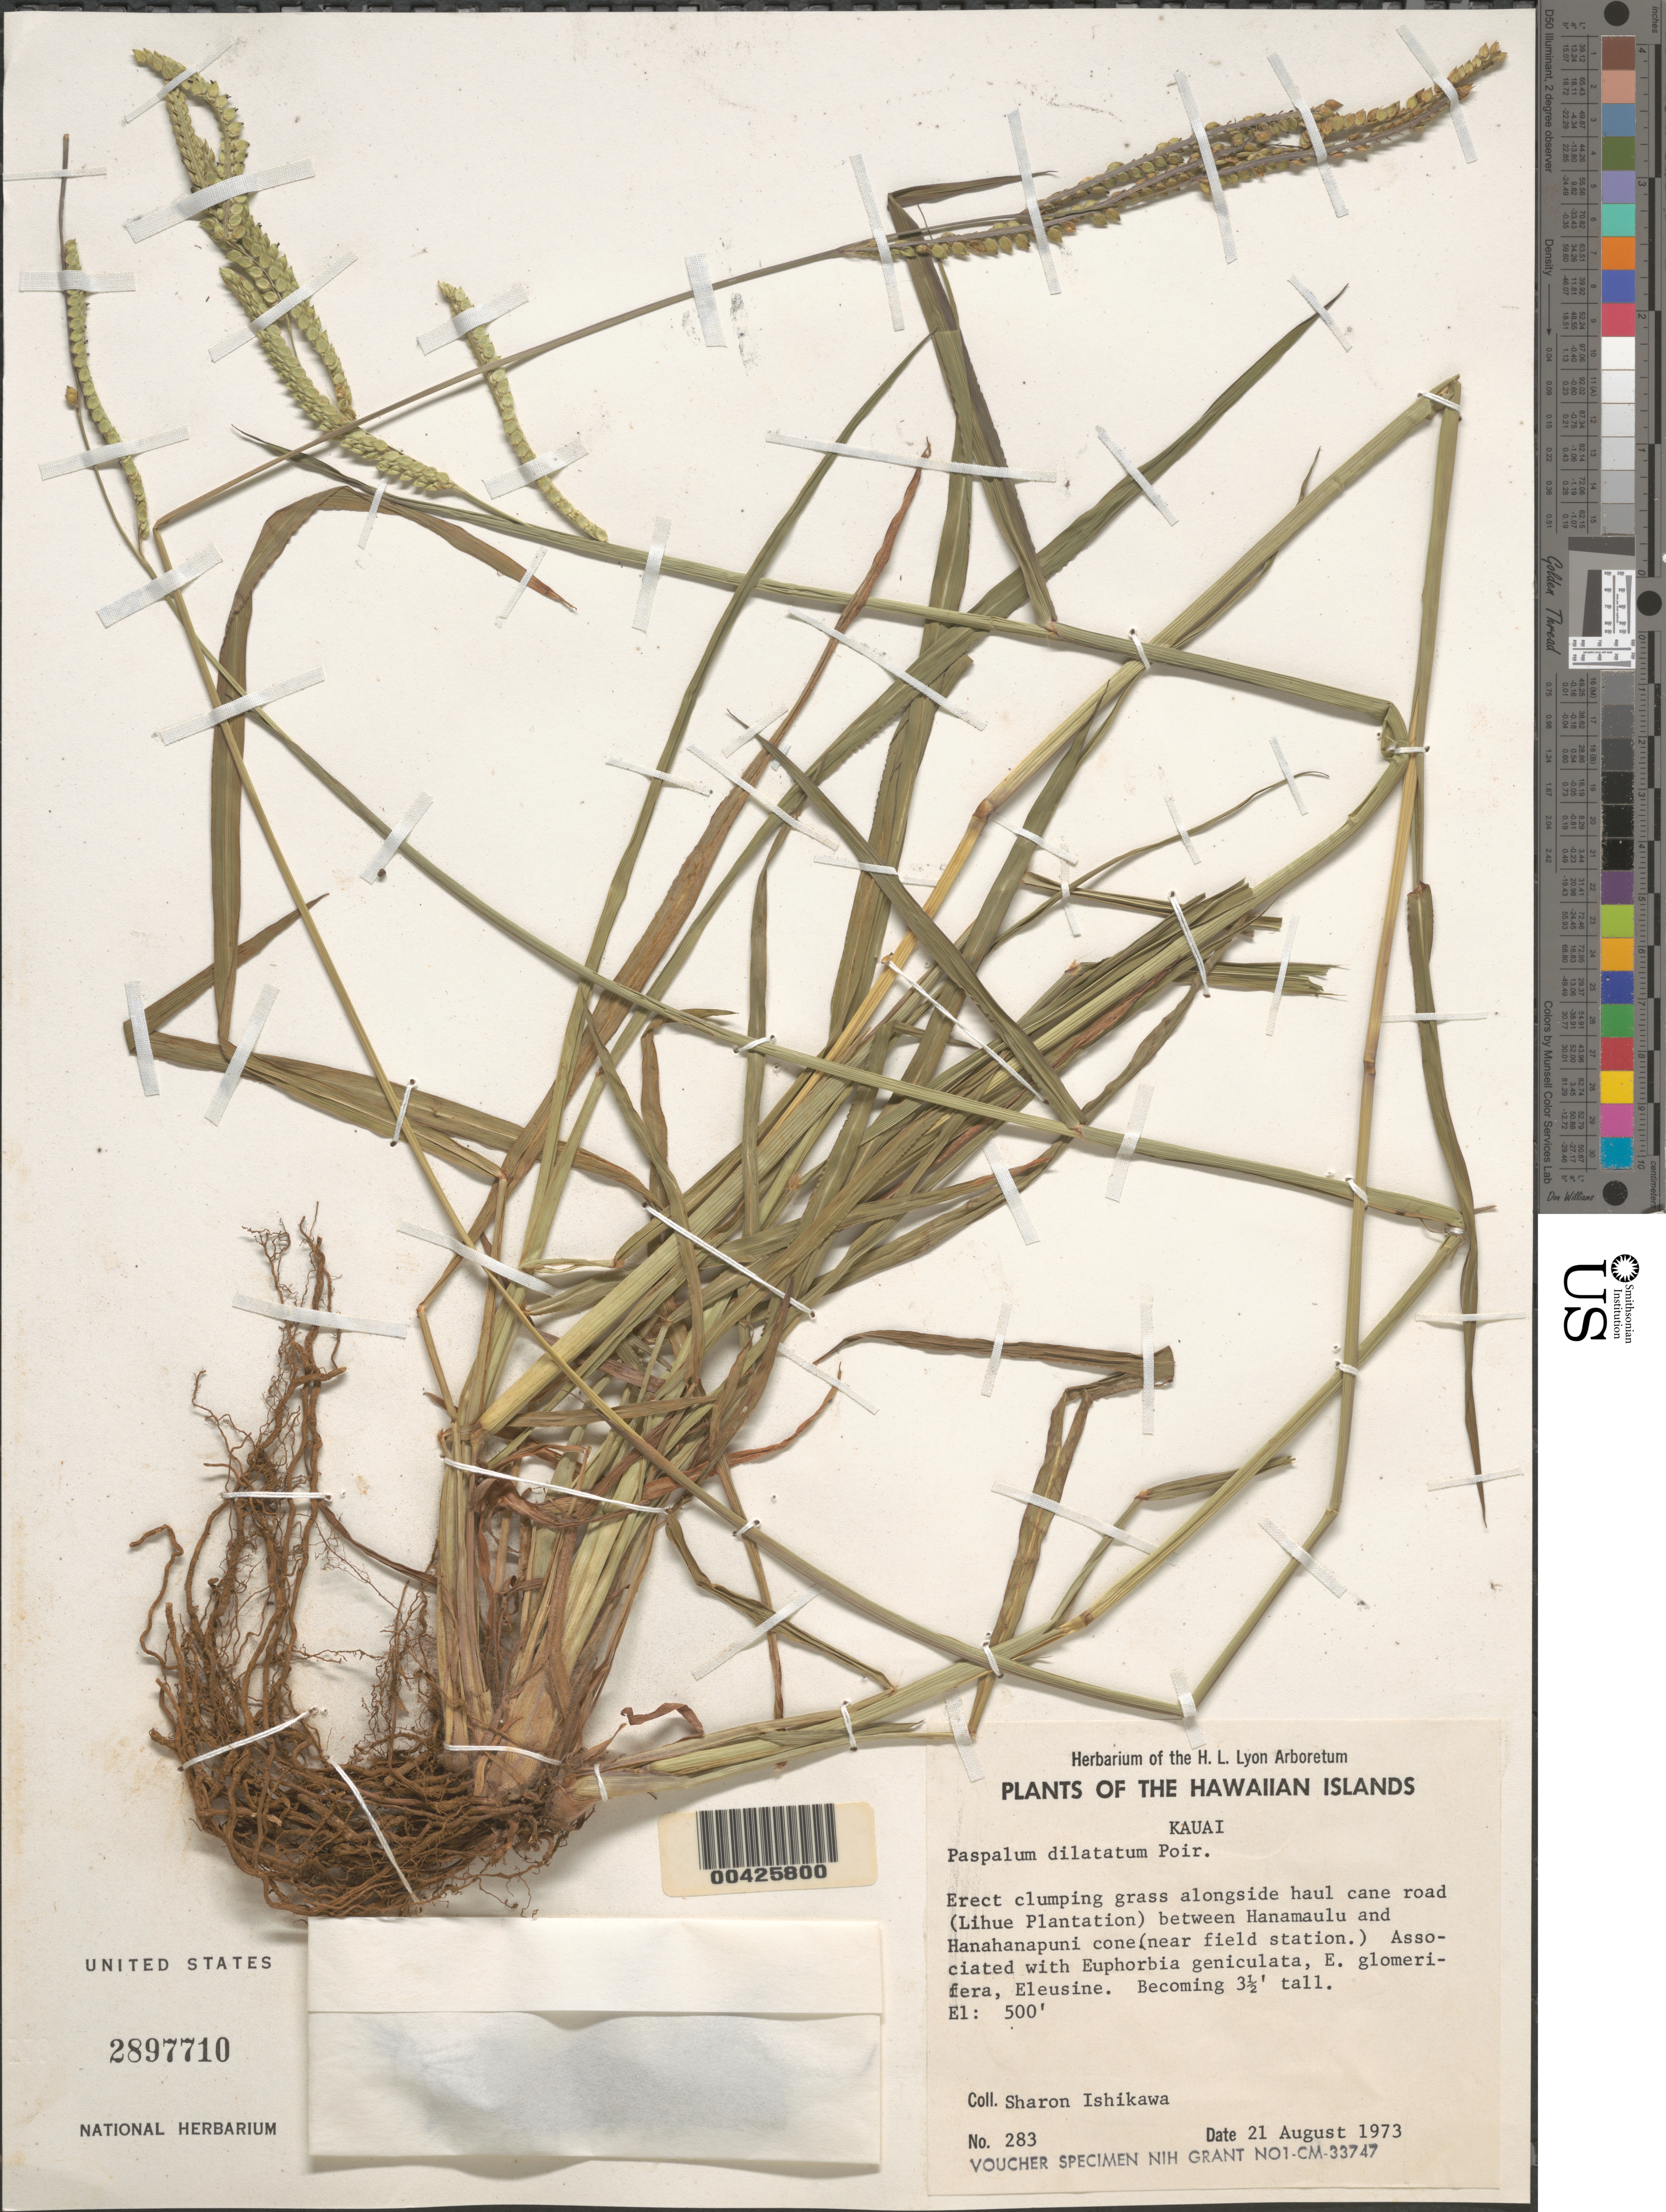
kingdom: Plantae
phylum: Tracheophyta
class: Liliopsida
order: Poales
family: Poaceae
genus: Paspalum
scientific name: Paspalum dilatatum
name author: Poir. in Lam.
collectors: S. S. Ishikawa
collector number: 283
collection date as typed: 21 Aug 1973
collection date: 1973-08-21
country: United States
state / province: Hawaii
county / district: Kauai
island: Kaua'i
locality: Lihue Plantation, between Hanamaulu and Hanahanapuni cone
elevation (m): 152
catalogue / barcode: US 2897710